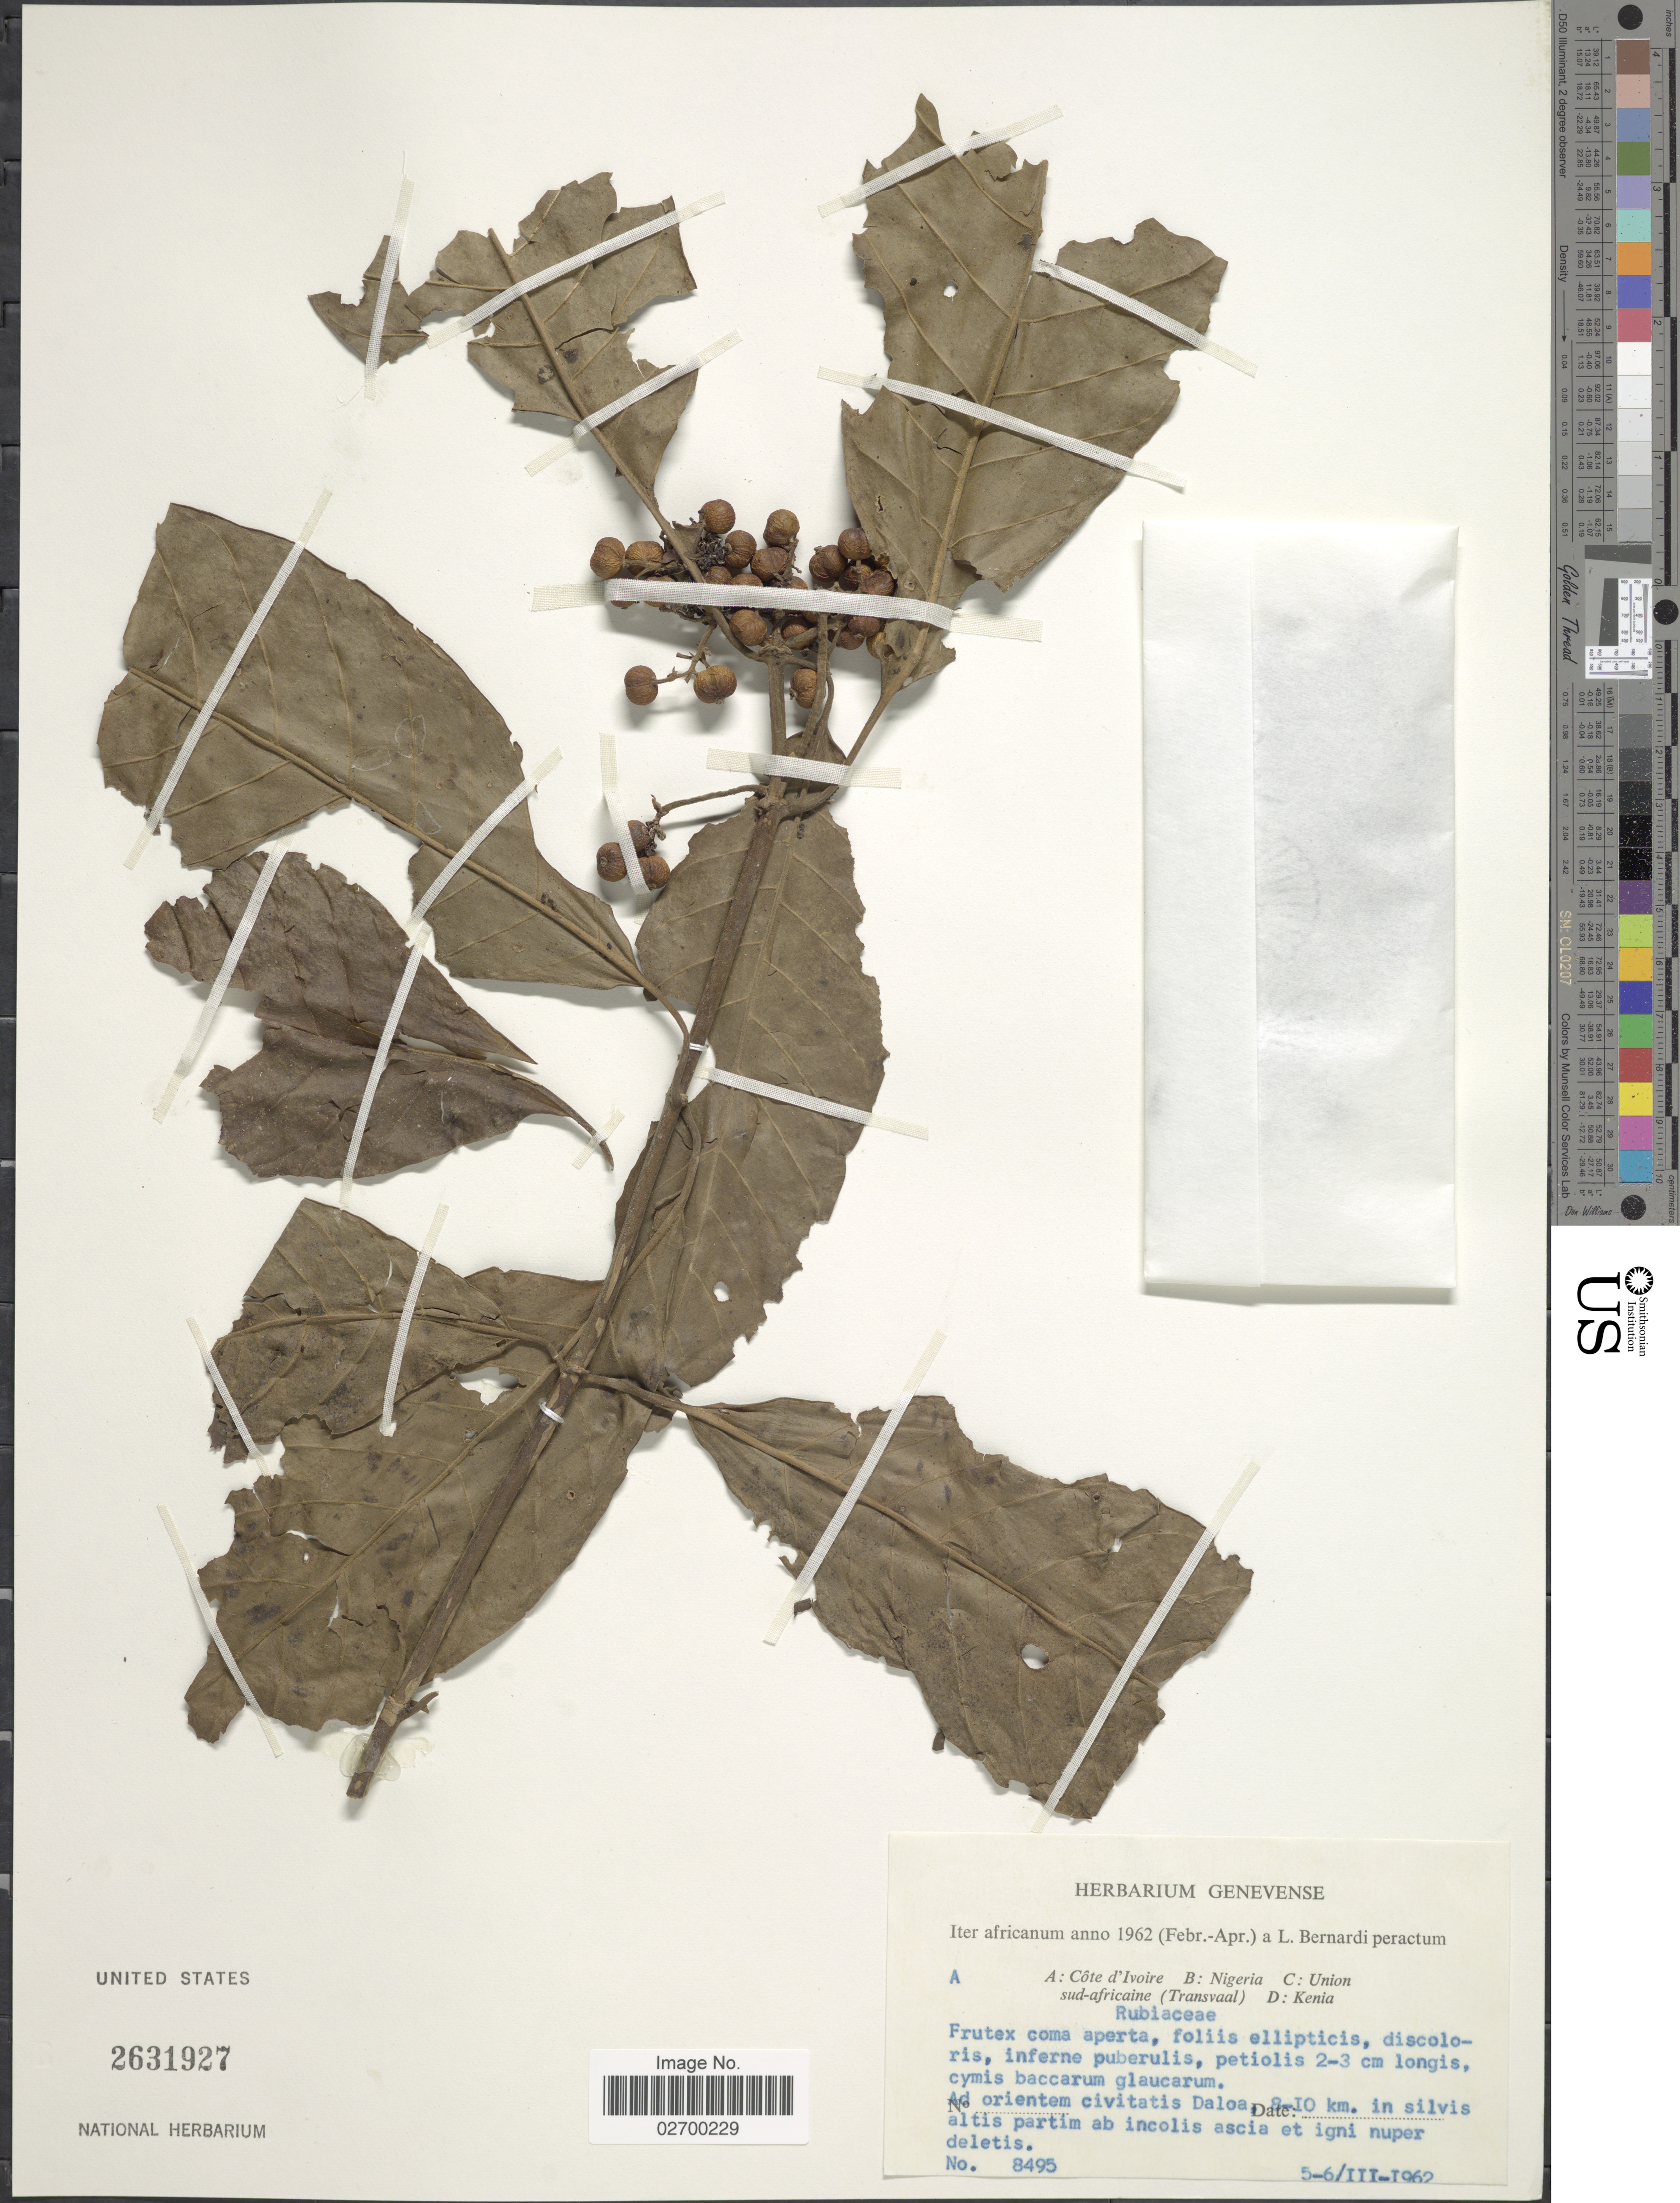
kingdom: Plantae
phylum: Tracheophyta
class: Magnoliopsida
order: Gentianales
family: Rubiaceae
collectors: L. Bernardi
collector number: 8495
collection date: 1962-03-05/1962-03-06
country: Ivory Coast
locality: Cote d'Ivoire, Ad orientem civitatis Daloa 8-10 km. in silvis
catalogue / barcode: US 2631927